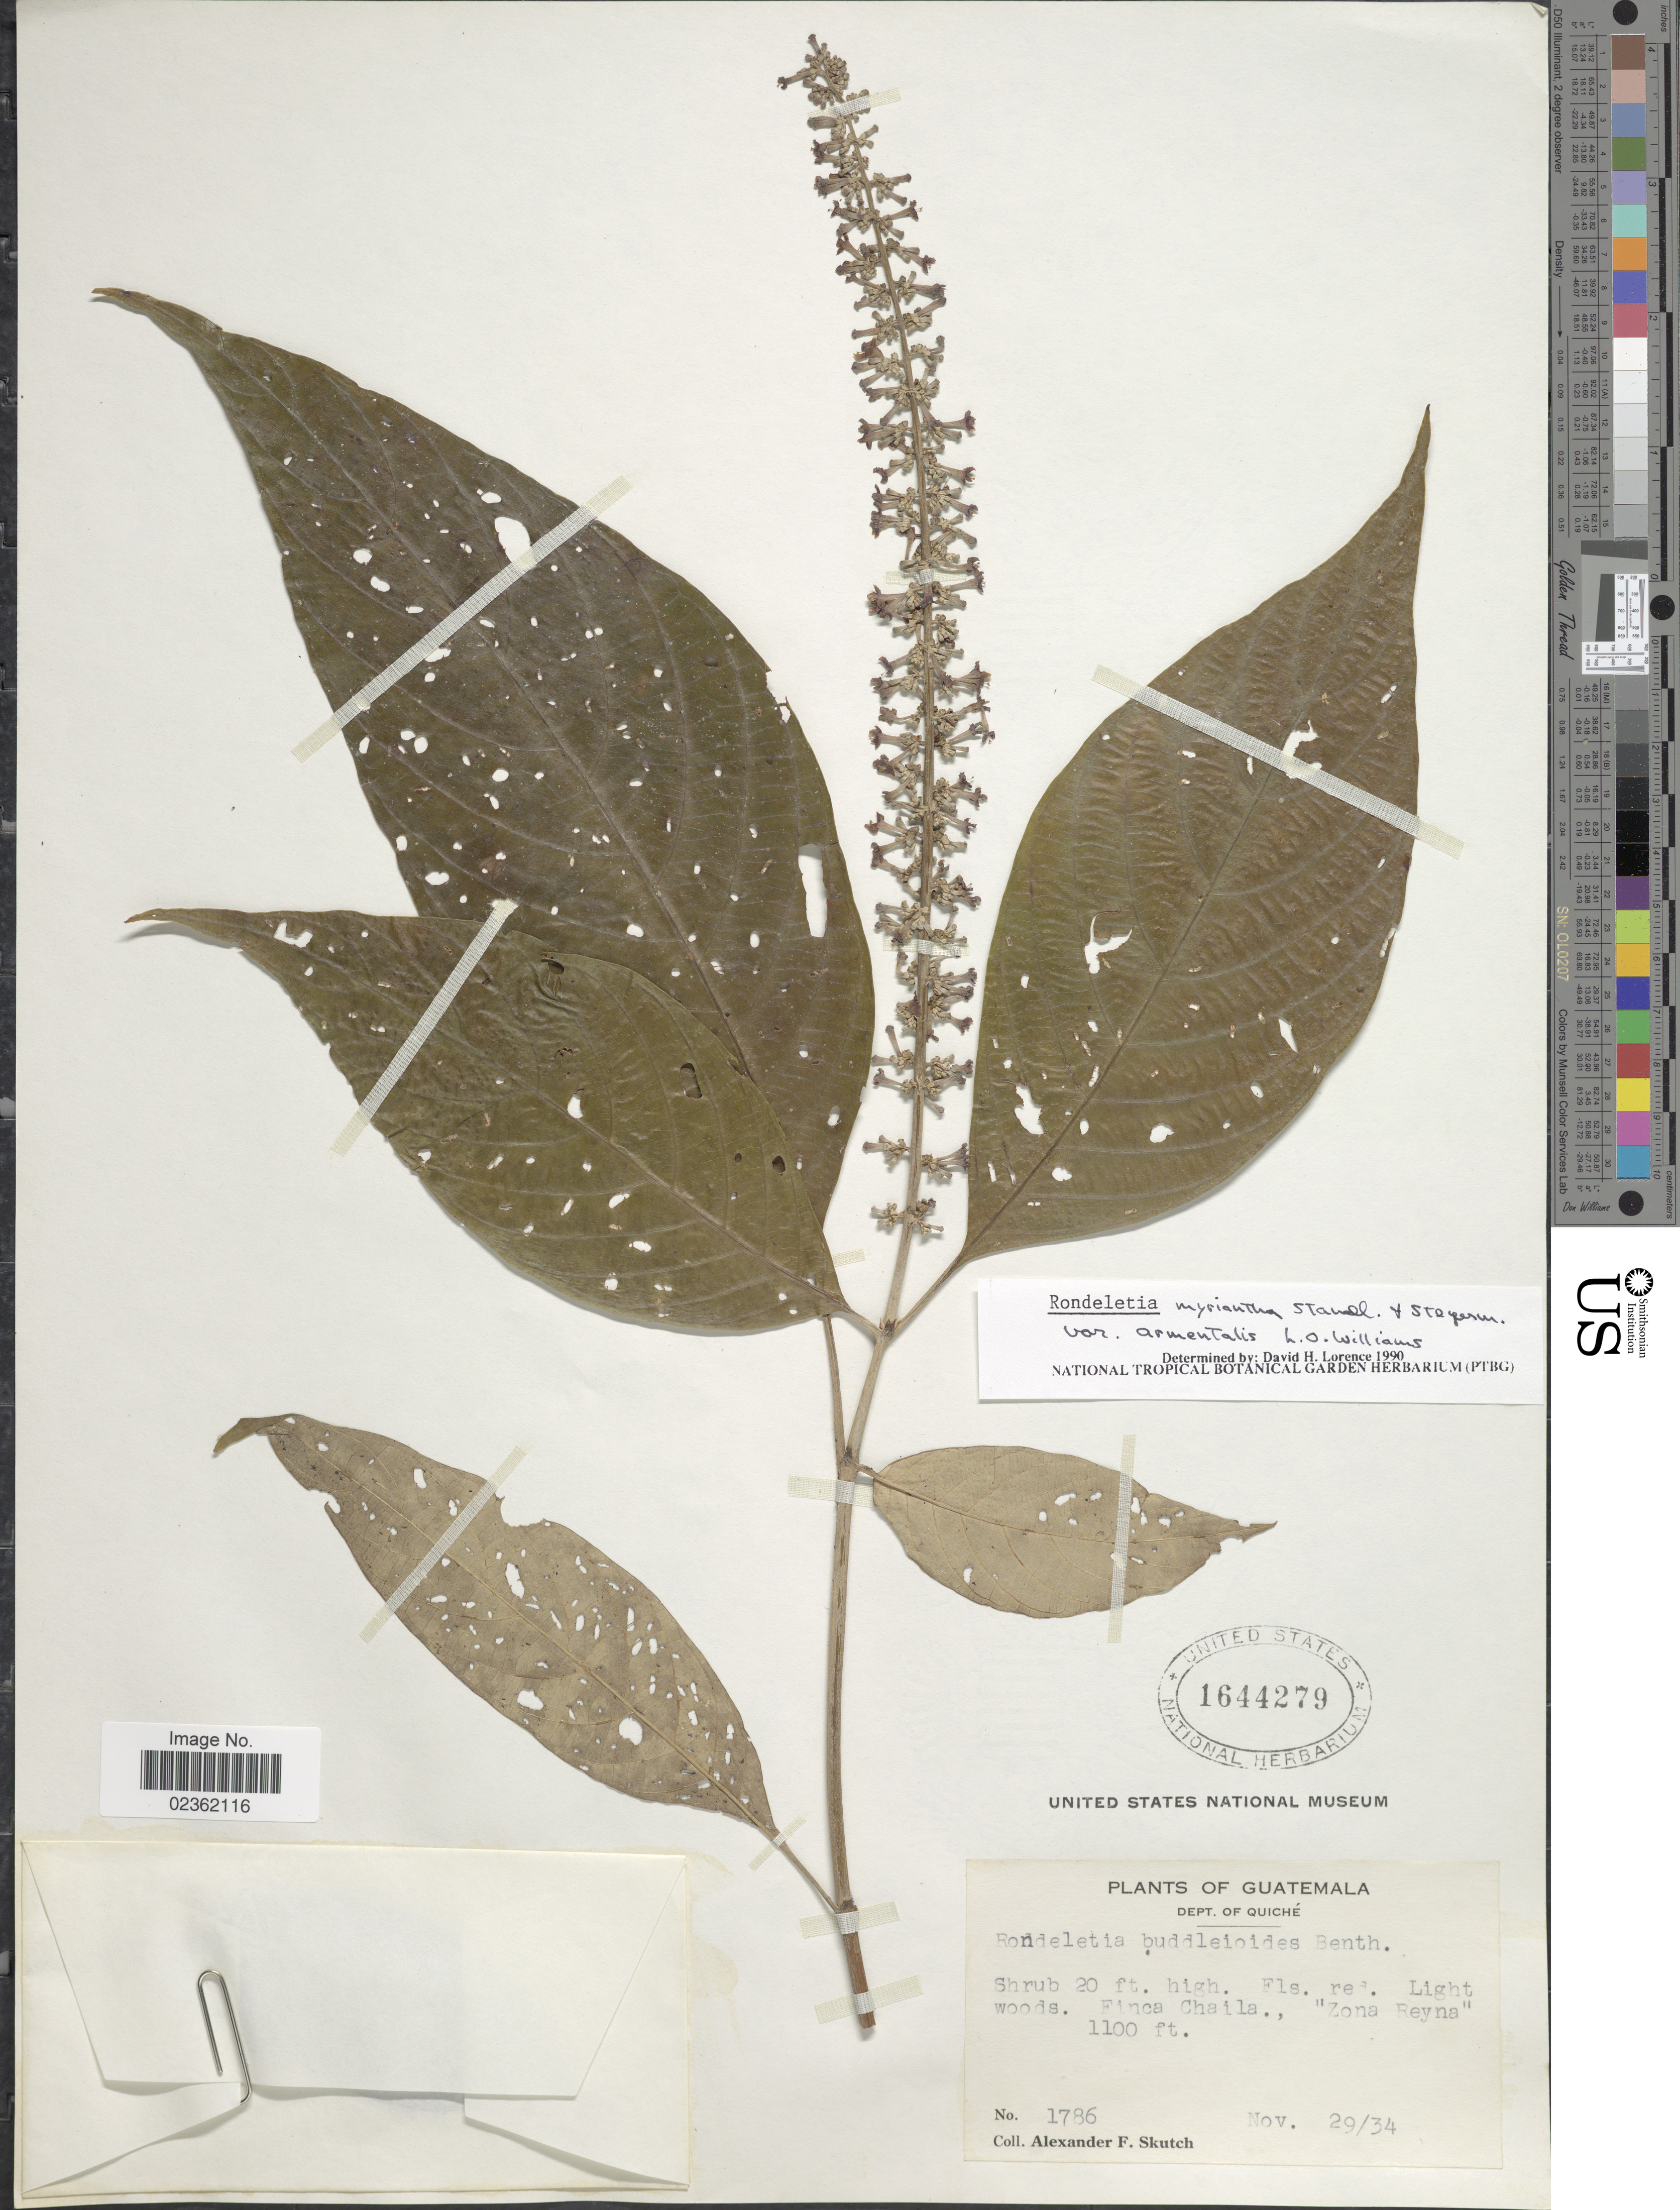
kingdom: Plantae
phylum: Tracheophyta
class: Magnoliopsida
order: Gentianales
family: Rubiaceae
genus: Rondeletia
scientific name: Rondeletia myriantha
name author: Standl. & Steyerm.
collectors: A. F. Skutch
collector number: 1786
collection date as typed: Transcribed d/m/y: 29/11/34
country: Guatemala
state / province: El Quiché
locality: Finca Chaila., "Zona Reyna".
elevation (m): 335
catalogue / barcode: US 1644279